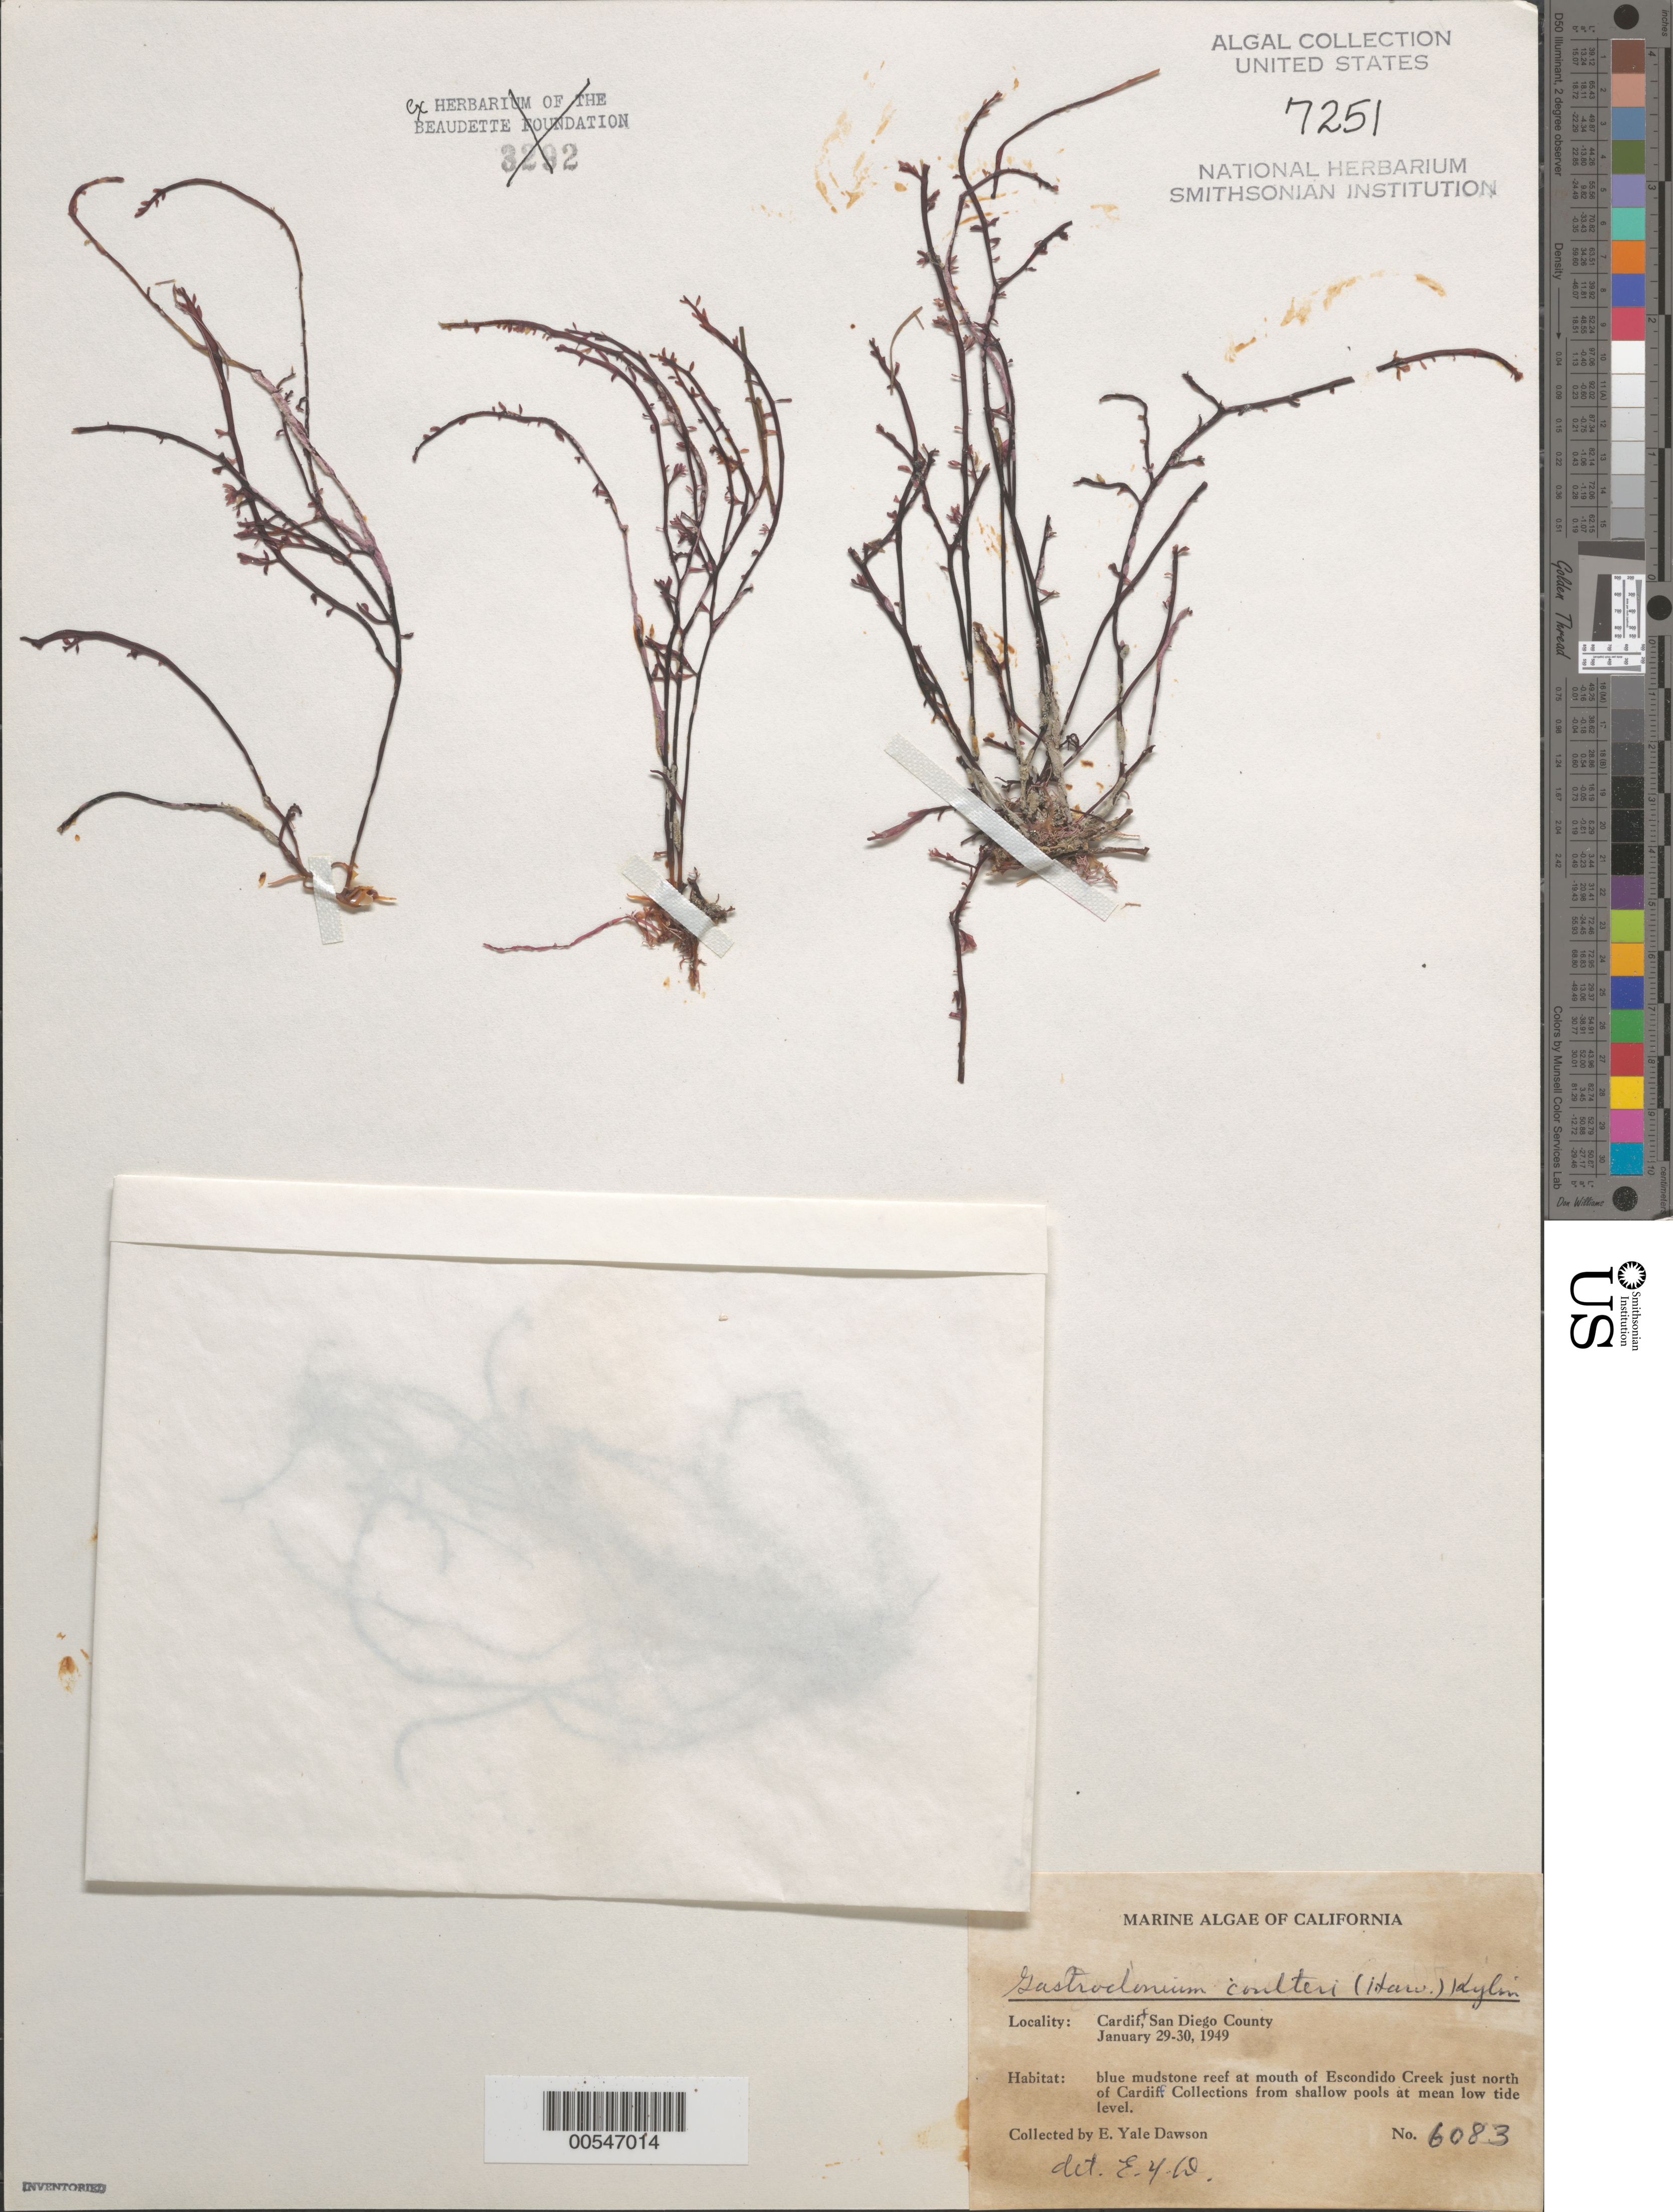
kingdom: Plantae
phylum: Rhodophyta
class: Florideophyceae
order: Rhodymeniales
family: Champiaceae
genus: Neogastroclonium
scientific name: Neogastroclonium subarticulatum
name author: (Turner) L. Le Gall et al.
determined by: Algae name updating Project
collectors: E. Y. Dawson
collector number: EYD 6083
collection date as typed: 29 Jan 1949 TO 30 Jan 1949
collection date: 1949-01-29/1949-01-30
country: United States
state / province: California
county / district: San Diego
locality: Escondido Creek mouth, just north of Cardiff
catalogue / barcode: US 7251